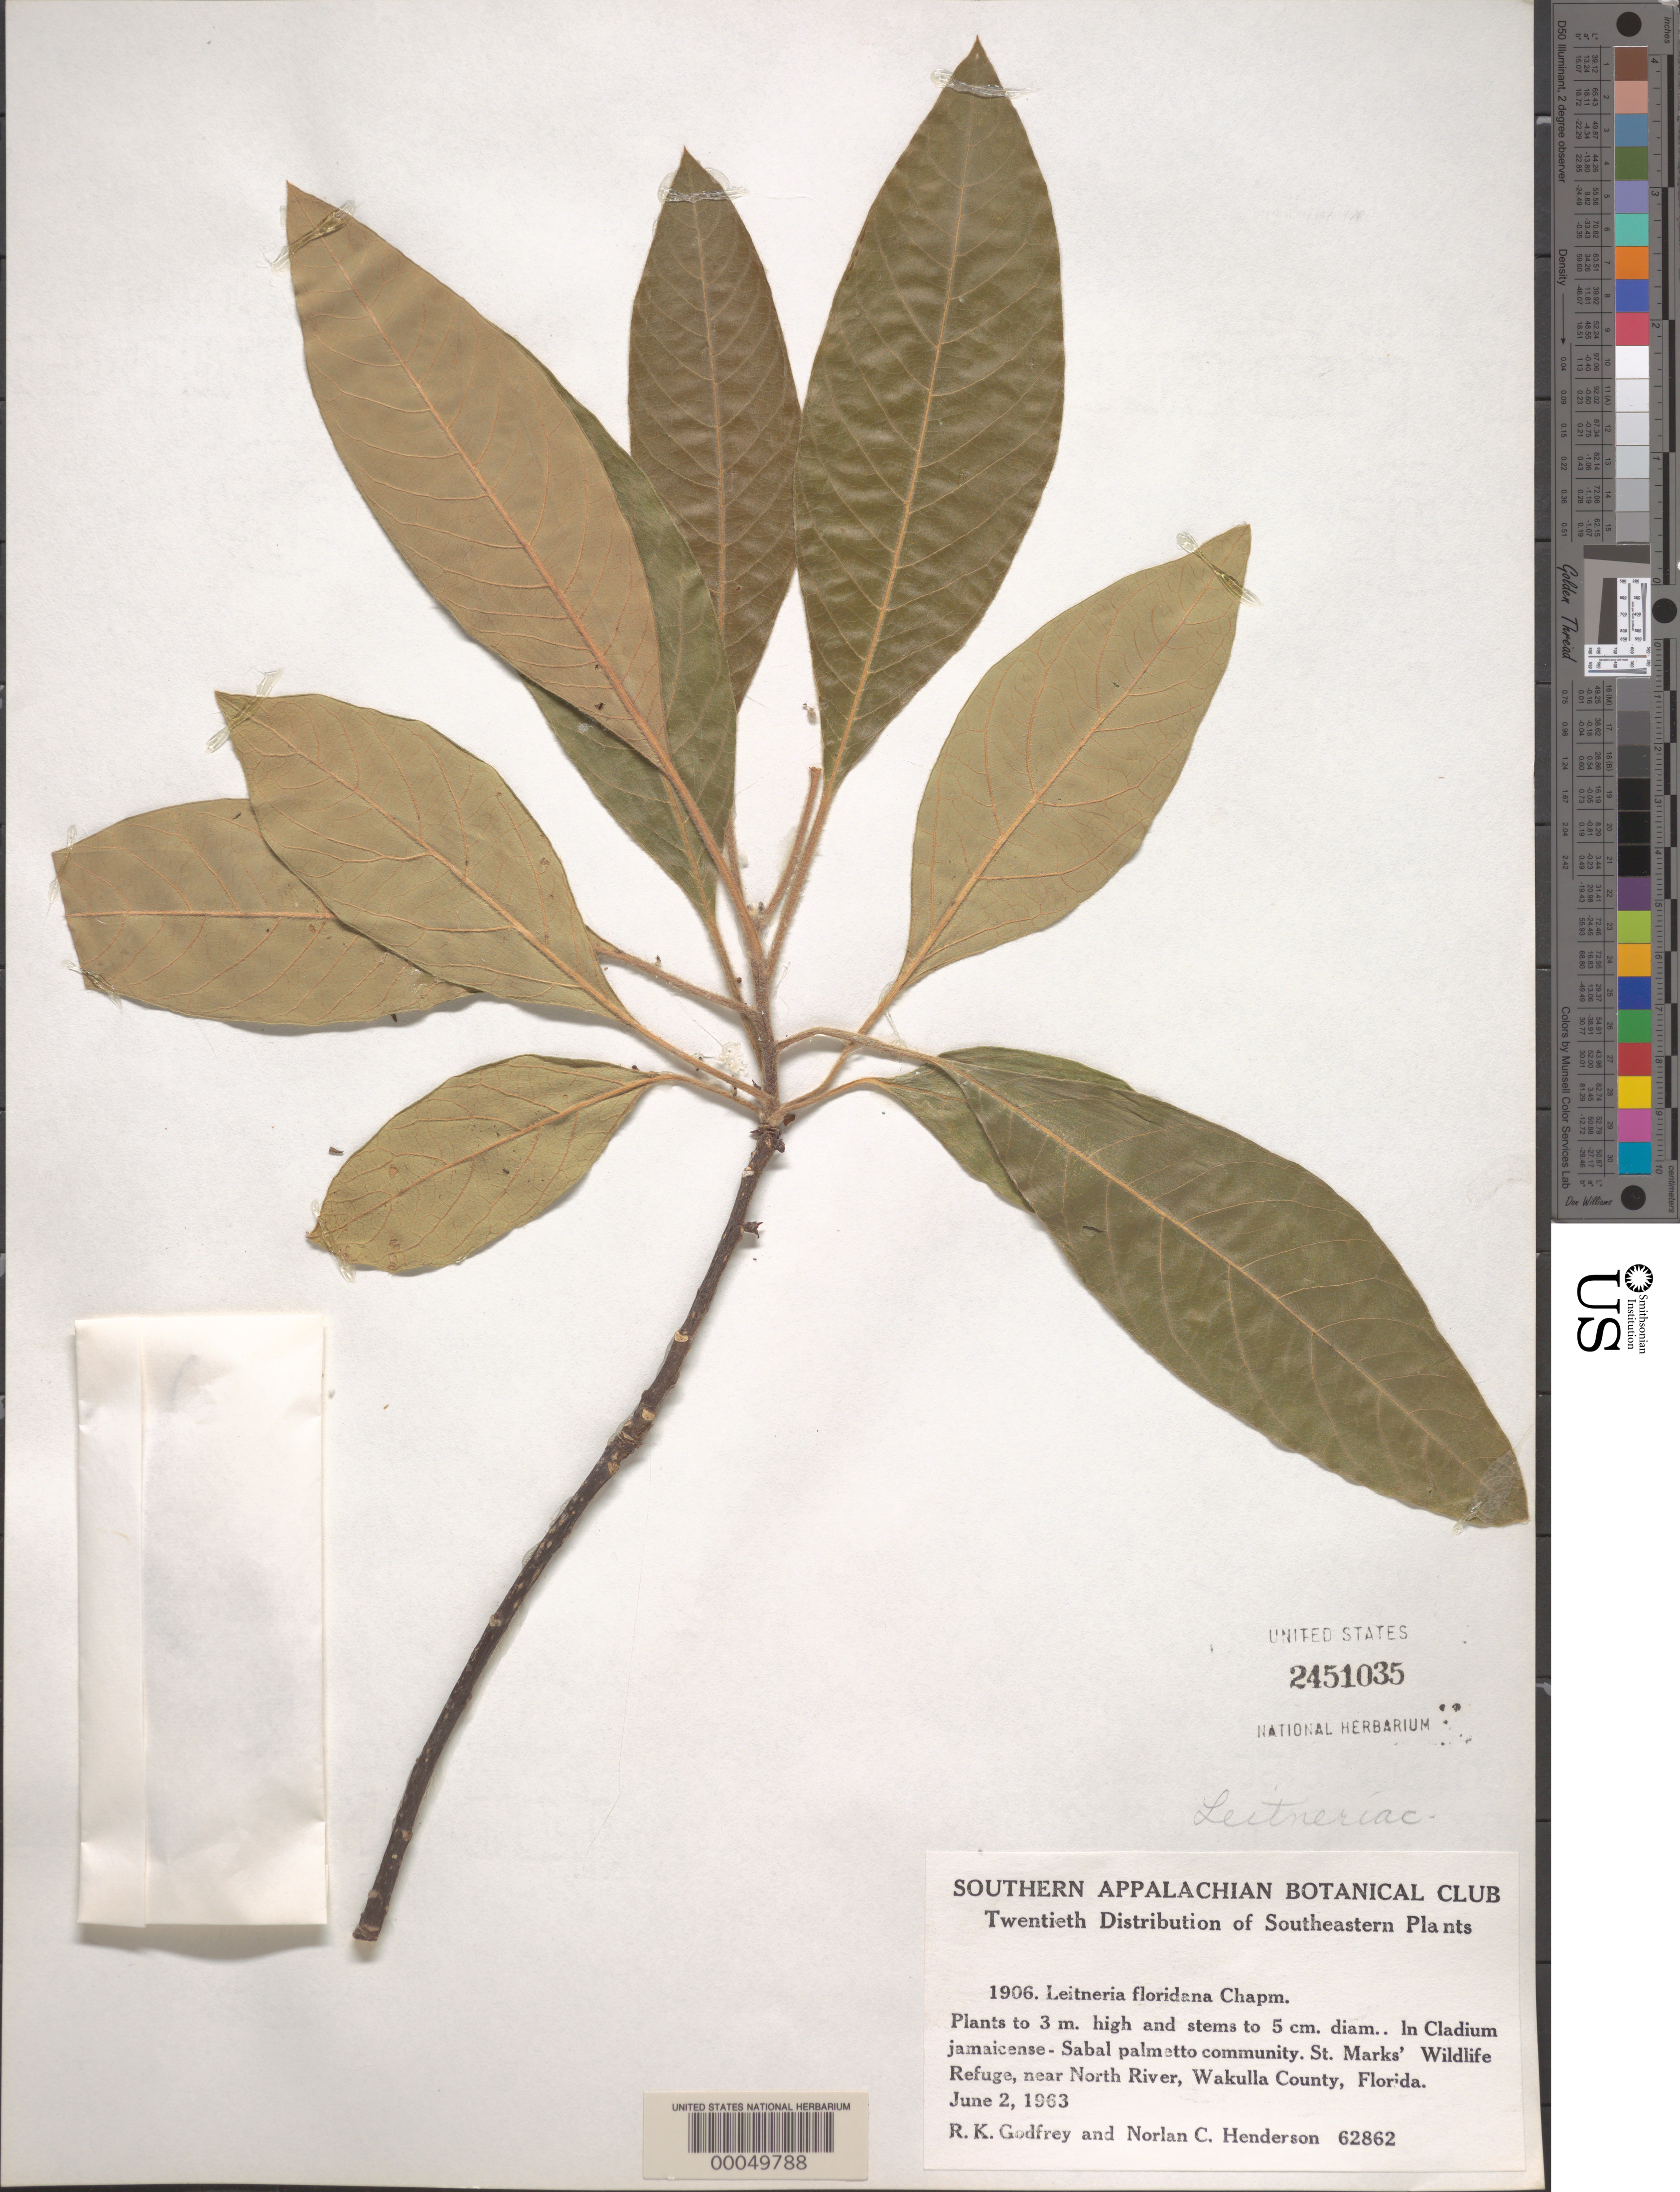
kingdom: Plantae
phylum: Tracheophyta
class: Magnoliopsida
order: Sapindales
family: Simaroubaceae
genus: Leitneria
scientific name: Leitneria floridana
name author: Chapm.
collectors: R. K. Godfrey & -. Henderson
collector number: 62862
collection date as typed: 02 Jun 1963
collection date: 1963-06-02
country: United States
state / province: Florida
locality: St marks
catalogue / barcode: US 2451035